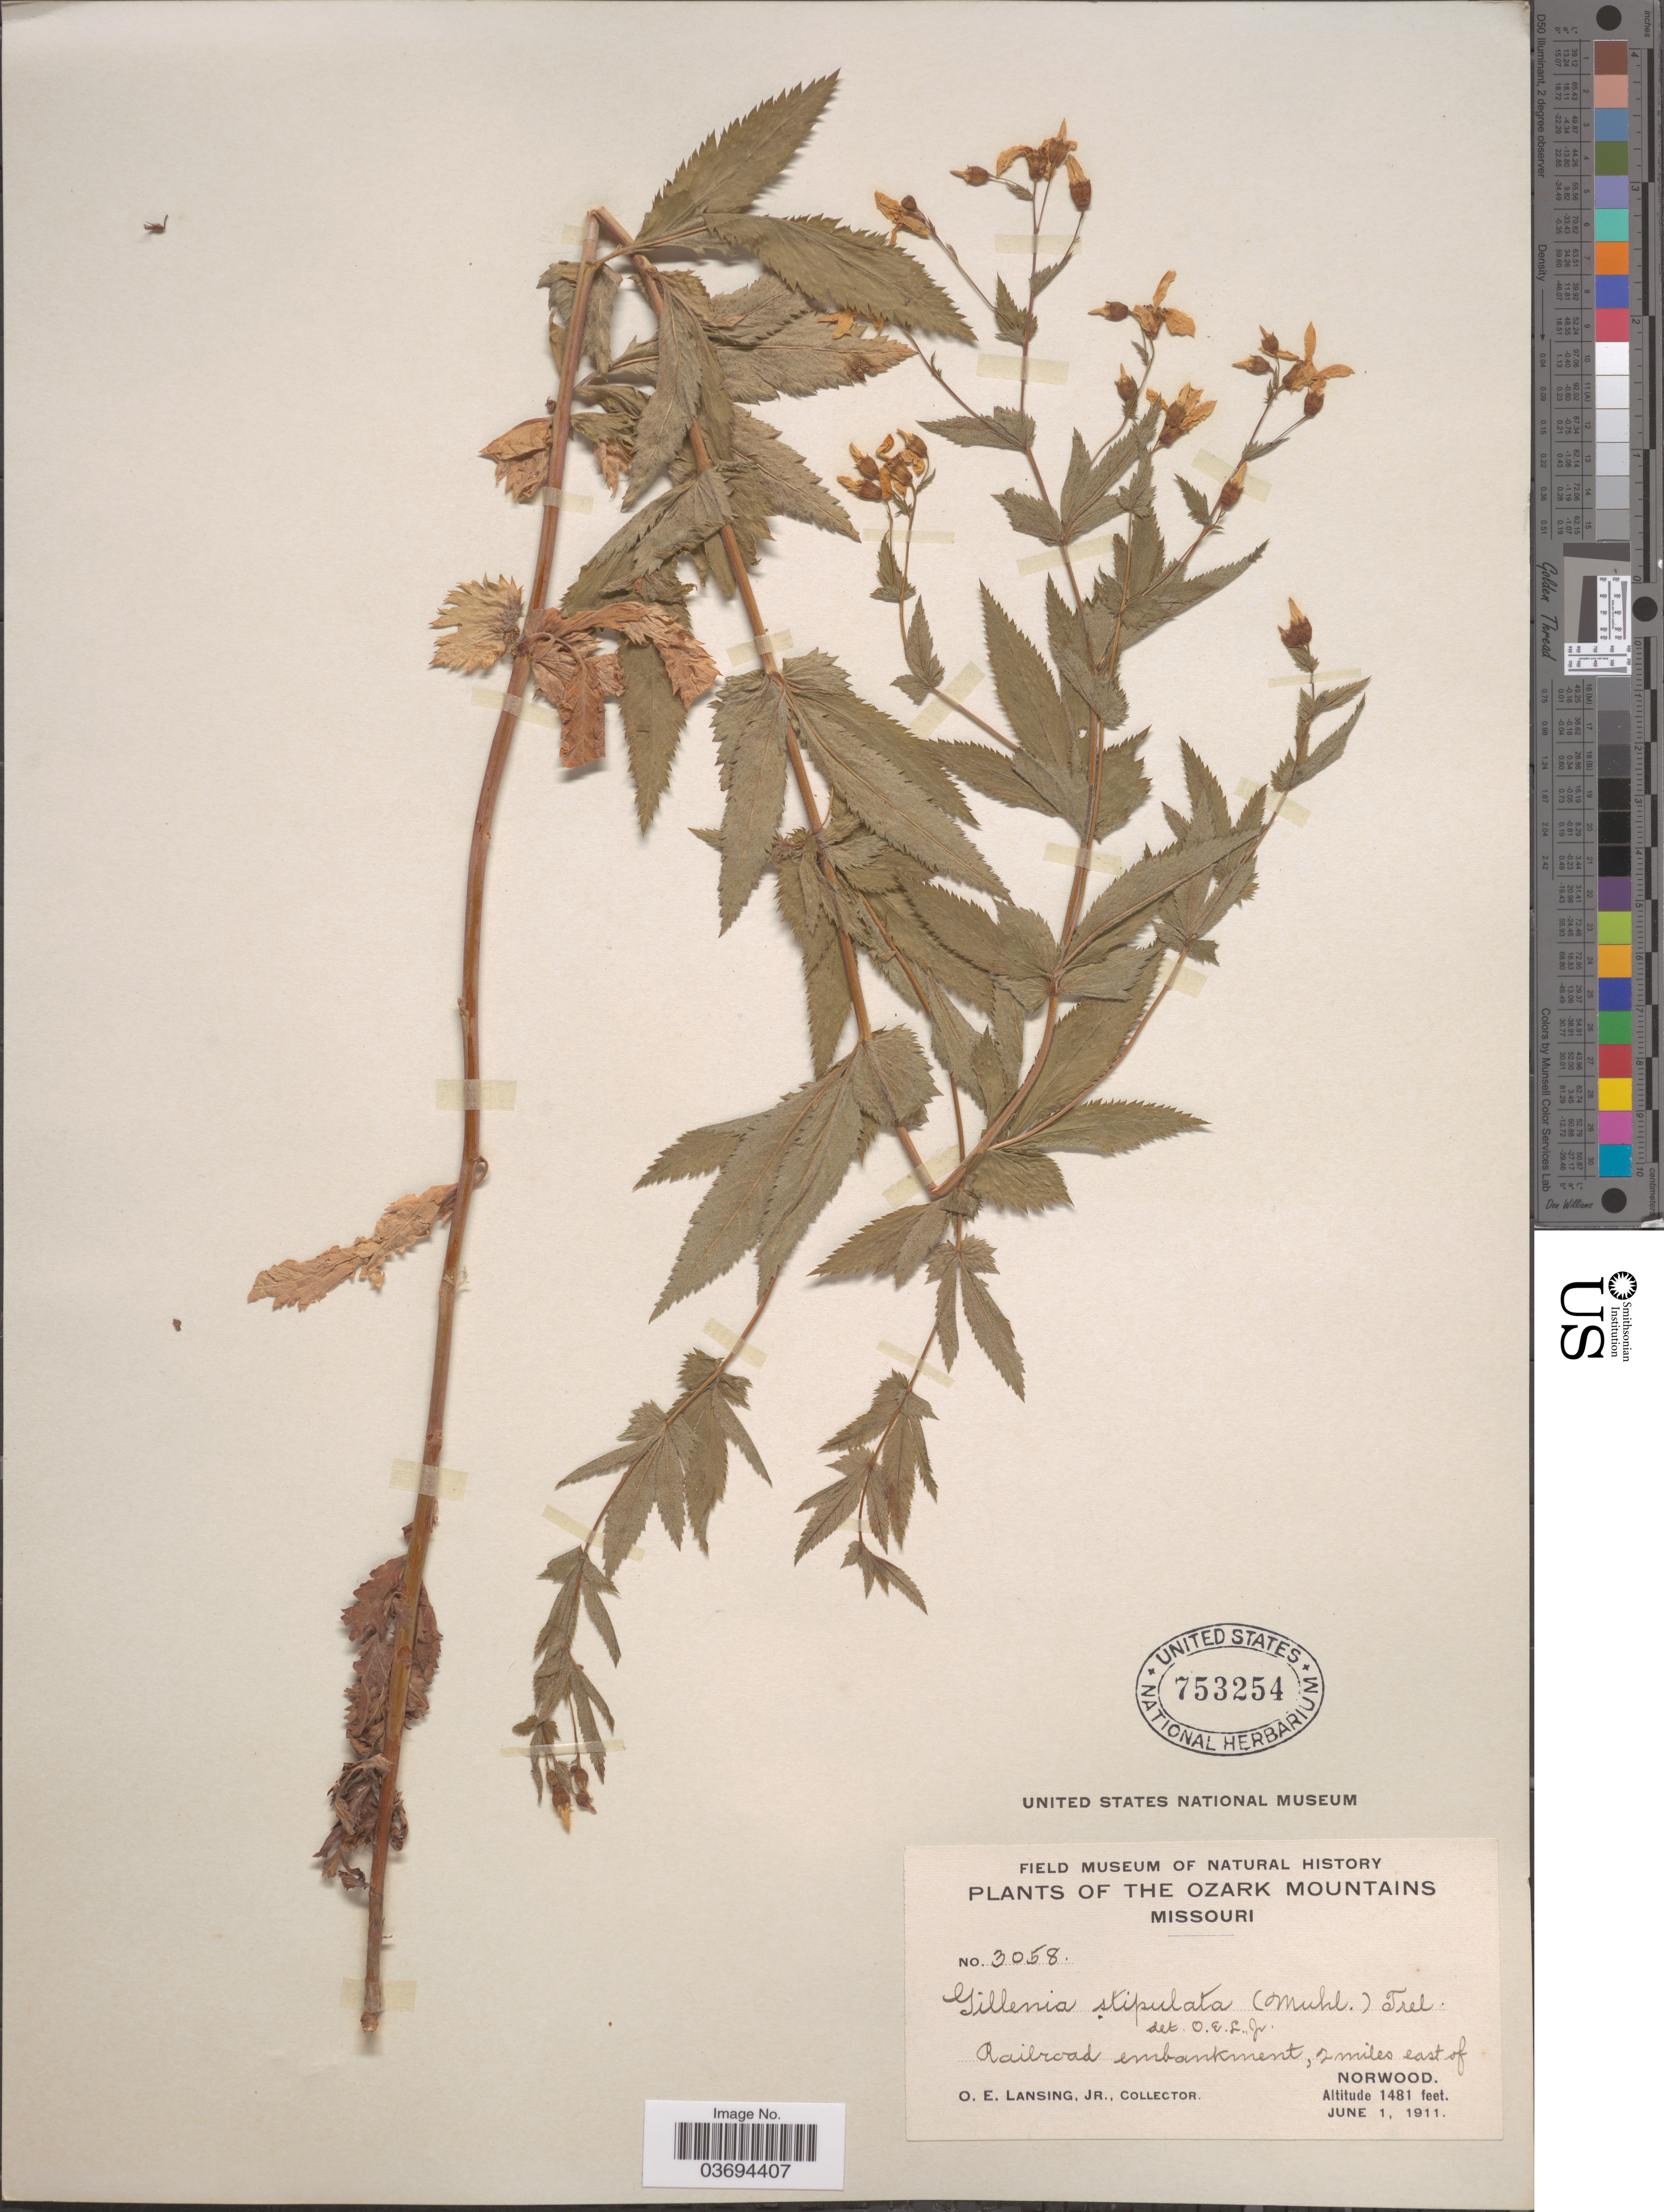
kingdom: Plantae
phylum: Tracheophyta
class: Magnoliopsida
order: Rosales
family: Rosaceae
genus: Gillenia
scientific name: Gillenia stipulata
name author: (Muhl. ex Willd.) Nutt.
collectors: O. Lansing Jr.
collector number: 3058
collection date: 1911-06-01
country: United States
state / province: Missouri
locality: The Ozark Mountains. 2 miles east of Norwood.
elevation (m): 451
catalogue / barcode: US 753254